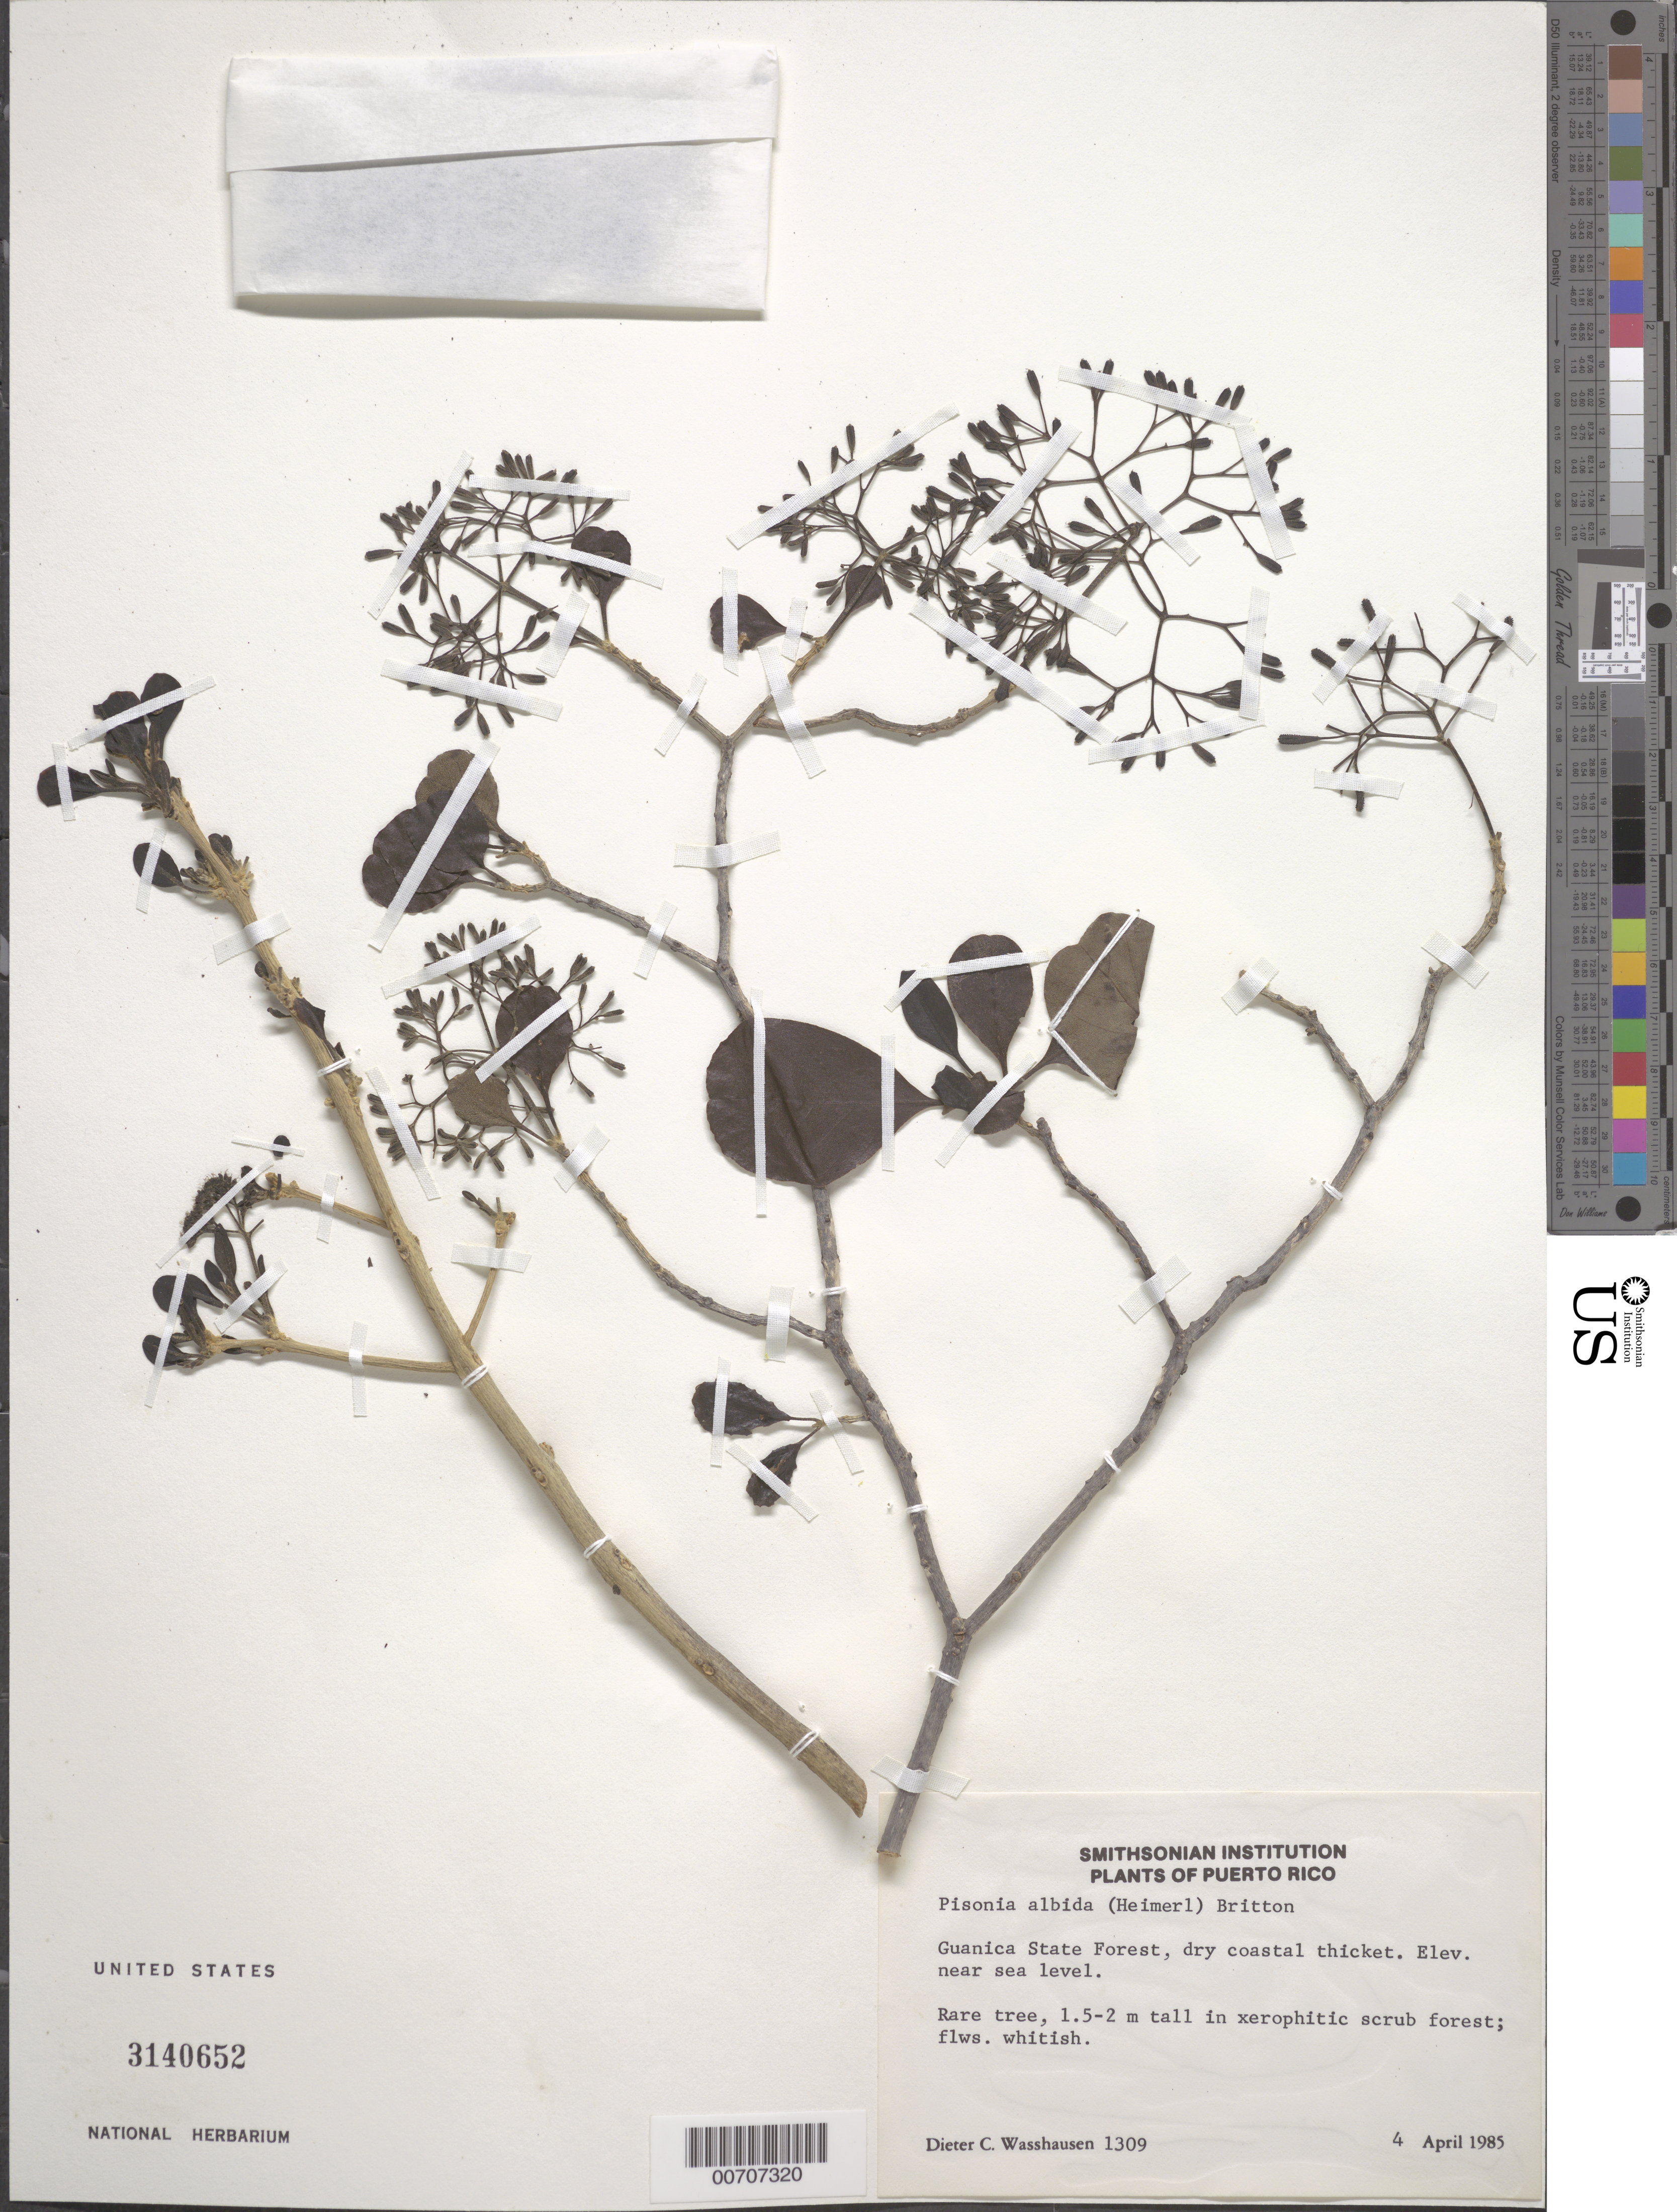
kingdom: Plantae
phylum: Tracheophyta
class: Magnoliopsida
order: Caryophyllales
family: Nyctaginaceae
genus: Pisonia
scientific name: Pisonia albida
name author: (Heimerl) Britton ex Standl.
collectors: D. C. Wasshausen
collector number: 1309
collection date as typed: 04 Apr 1985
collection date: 1985-04-04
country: Puerto Rico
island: Greater Antilles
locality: Guanica State Forest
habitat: Dry coastal thickets; in xerophytic scrub forest.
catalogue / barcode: US 3140652